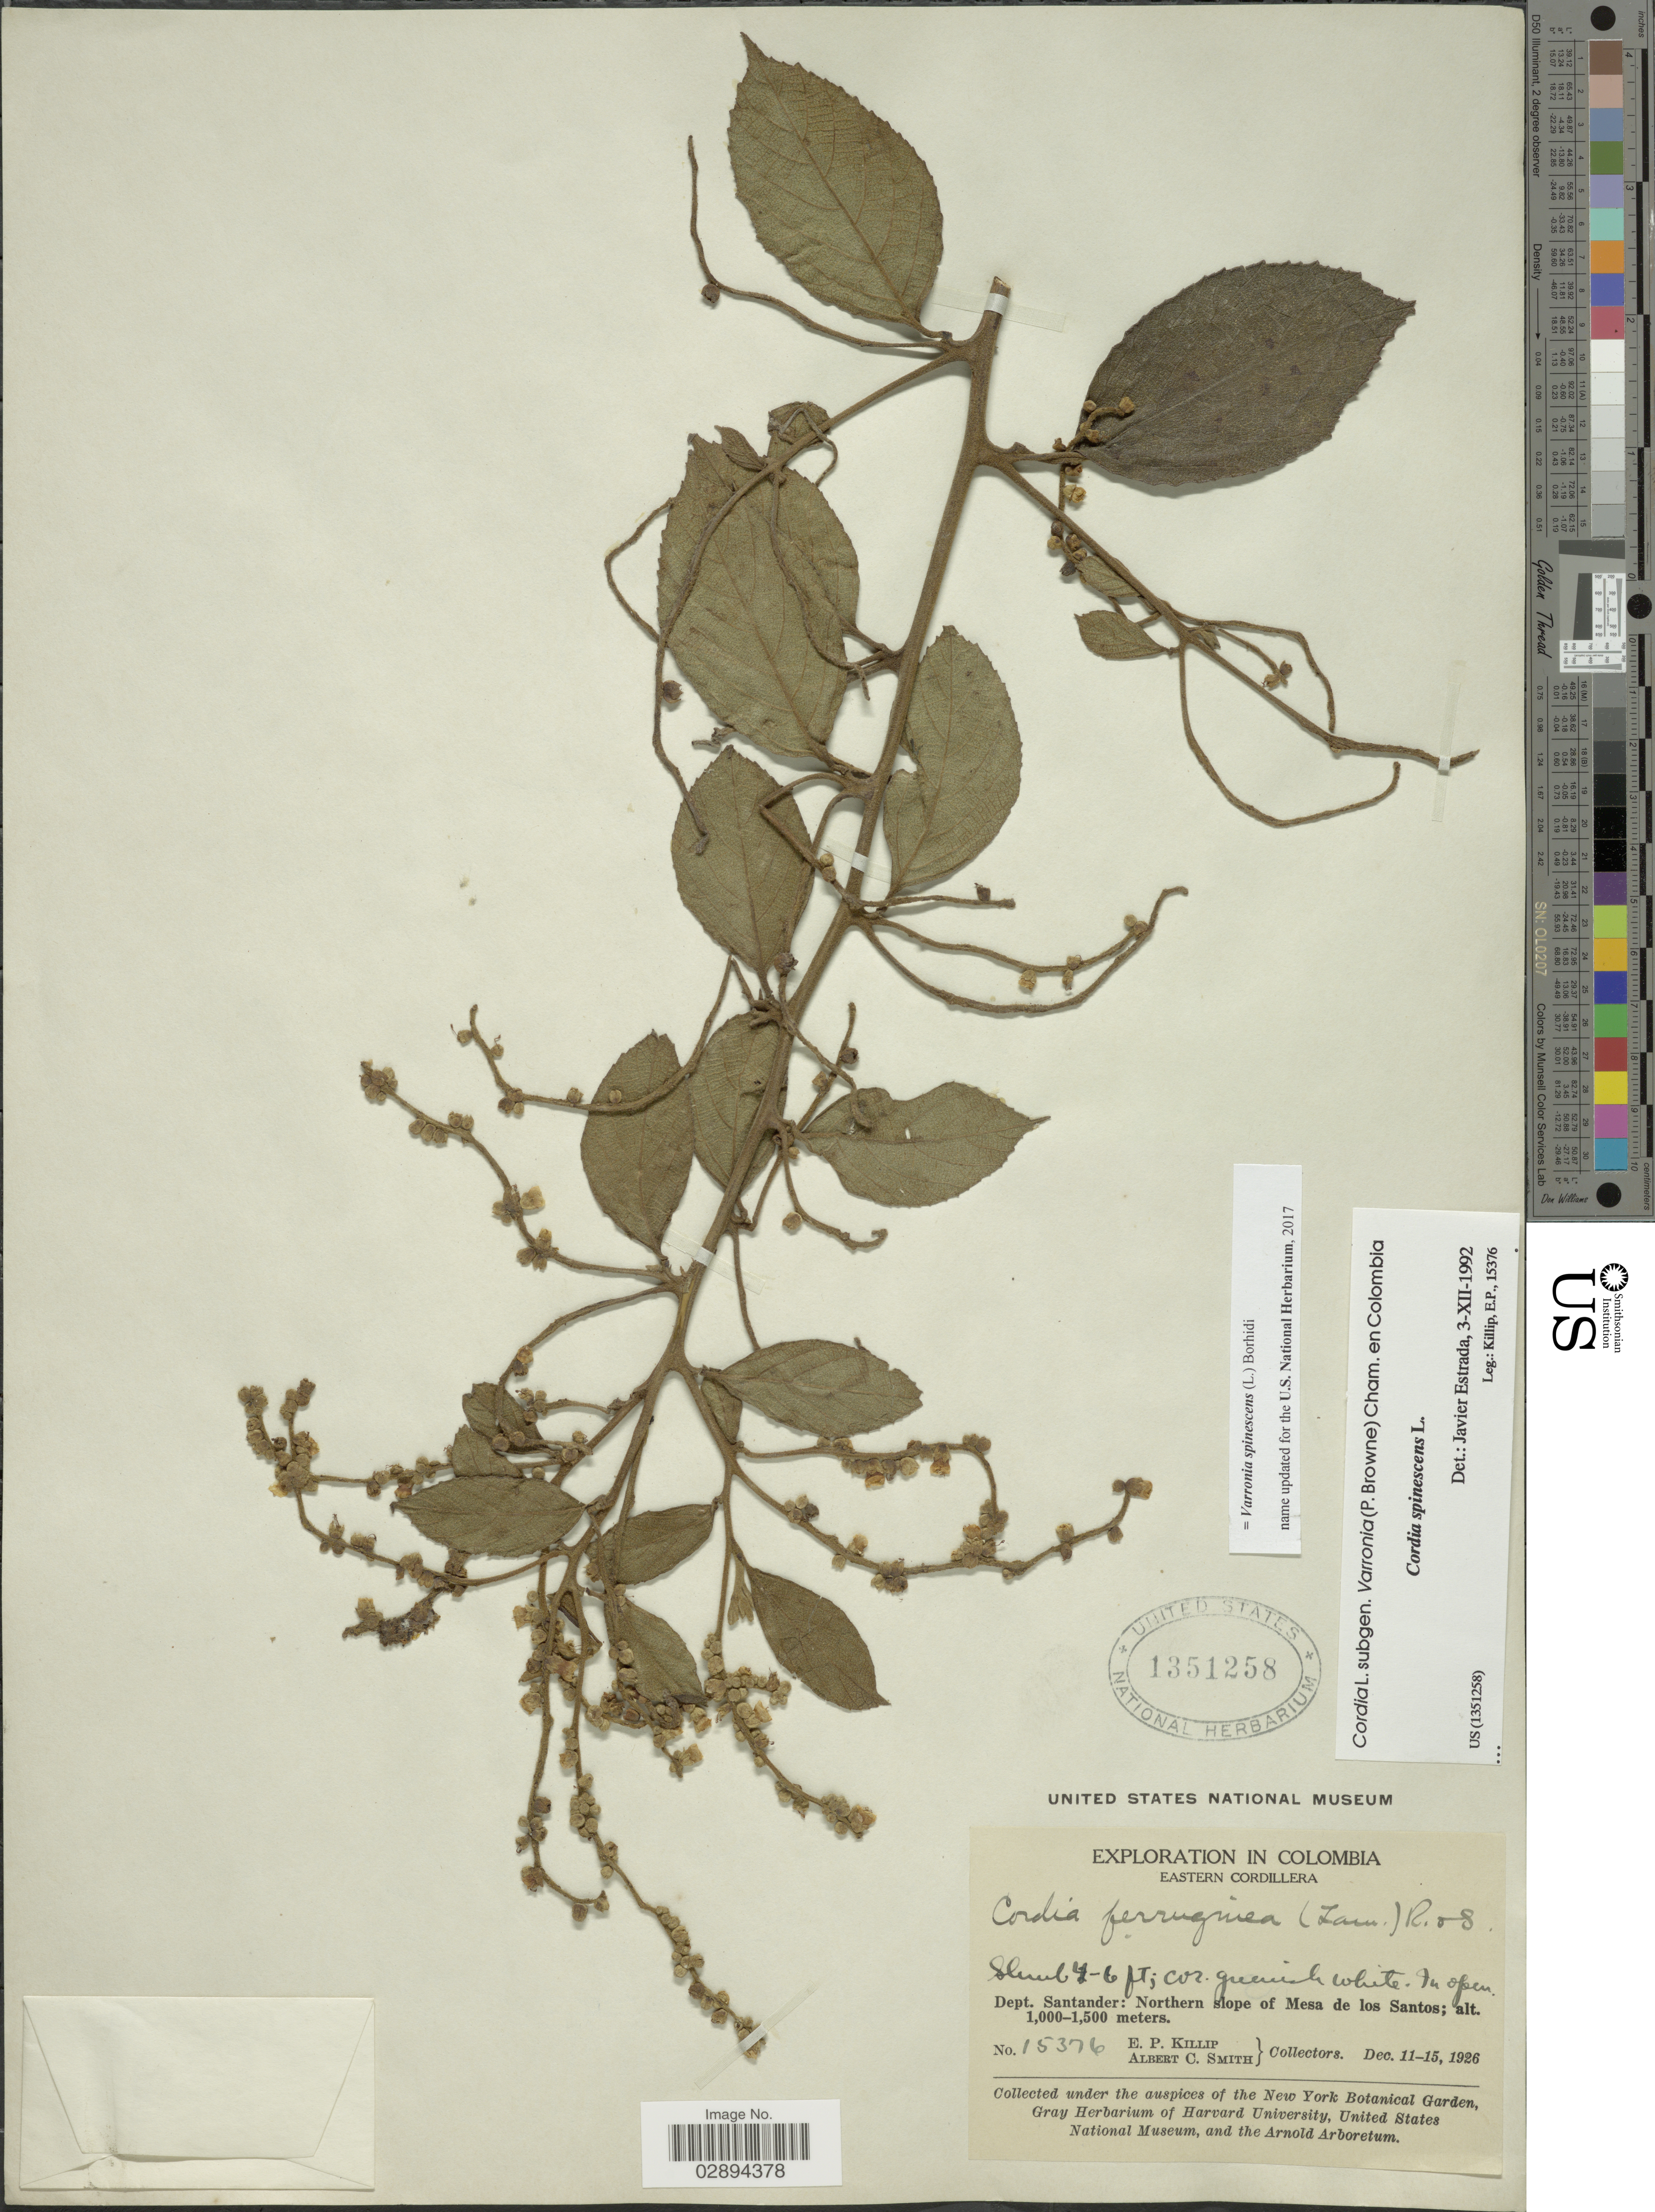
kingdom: Plantae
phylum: Tracheophyta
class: Magnoliopsida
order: Boraginales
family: Cordiaceae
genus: Varronia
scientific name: Varronia spinescens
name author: (L.) Borhidi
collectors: E. P. Killip & A. C. Smith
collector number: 15376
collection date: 1926-12-11/1926-12-15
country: Colombia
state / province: Santander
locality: Eastern Cordillera, Dept. Santander, Northern Slope of Mesa de Los Santos.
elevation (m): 1000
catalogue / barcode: US 1351258